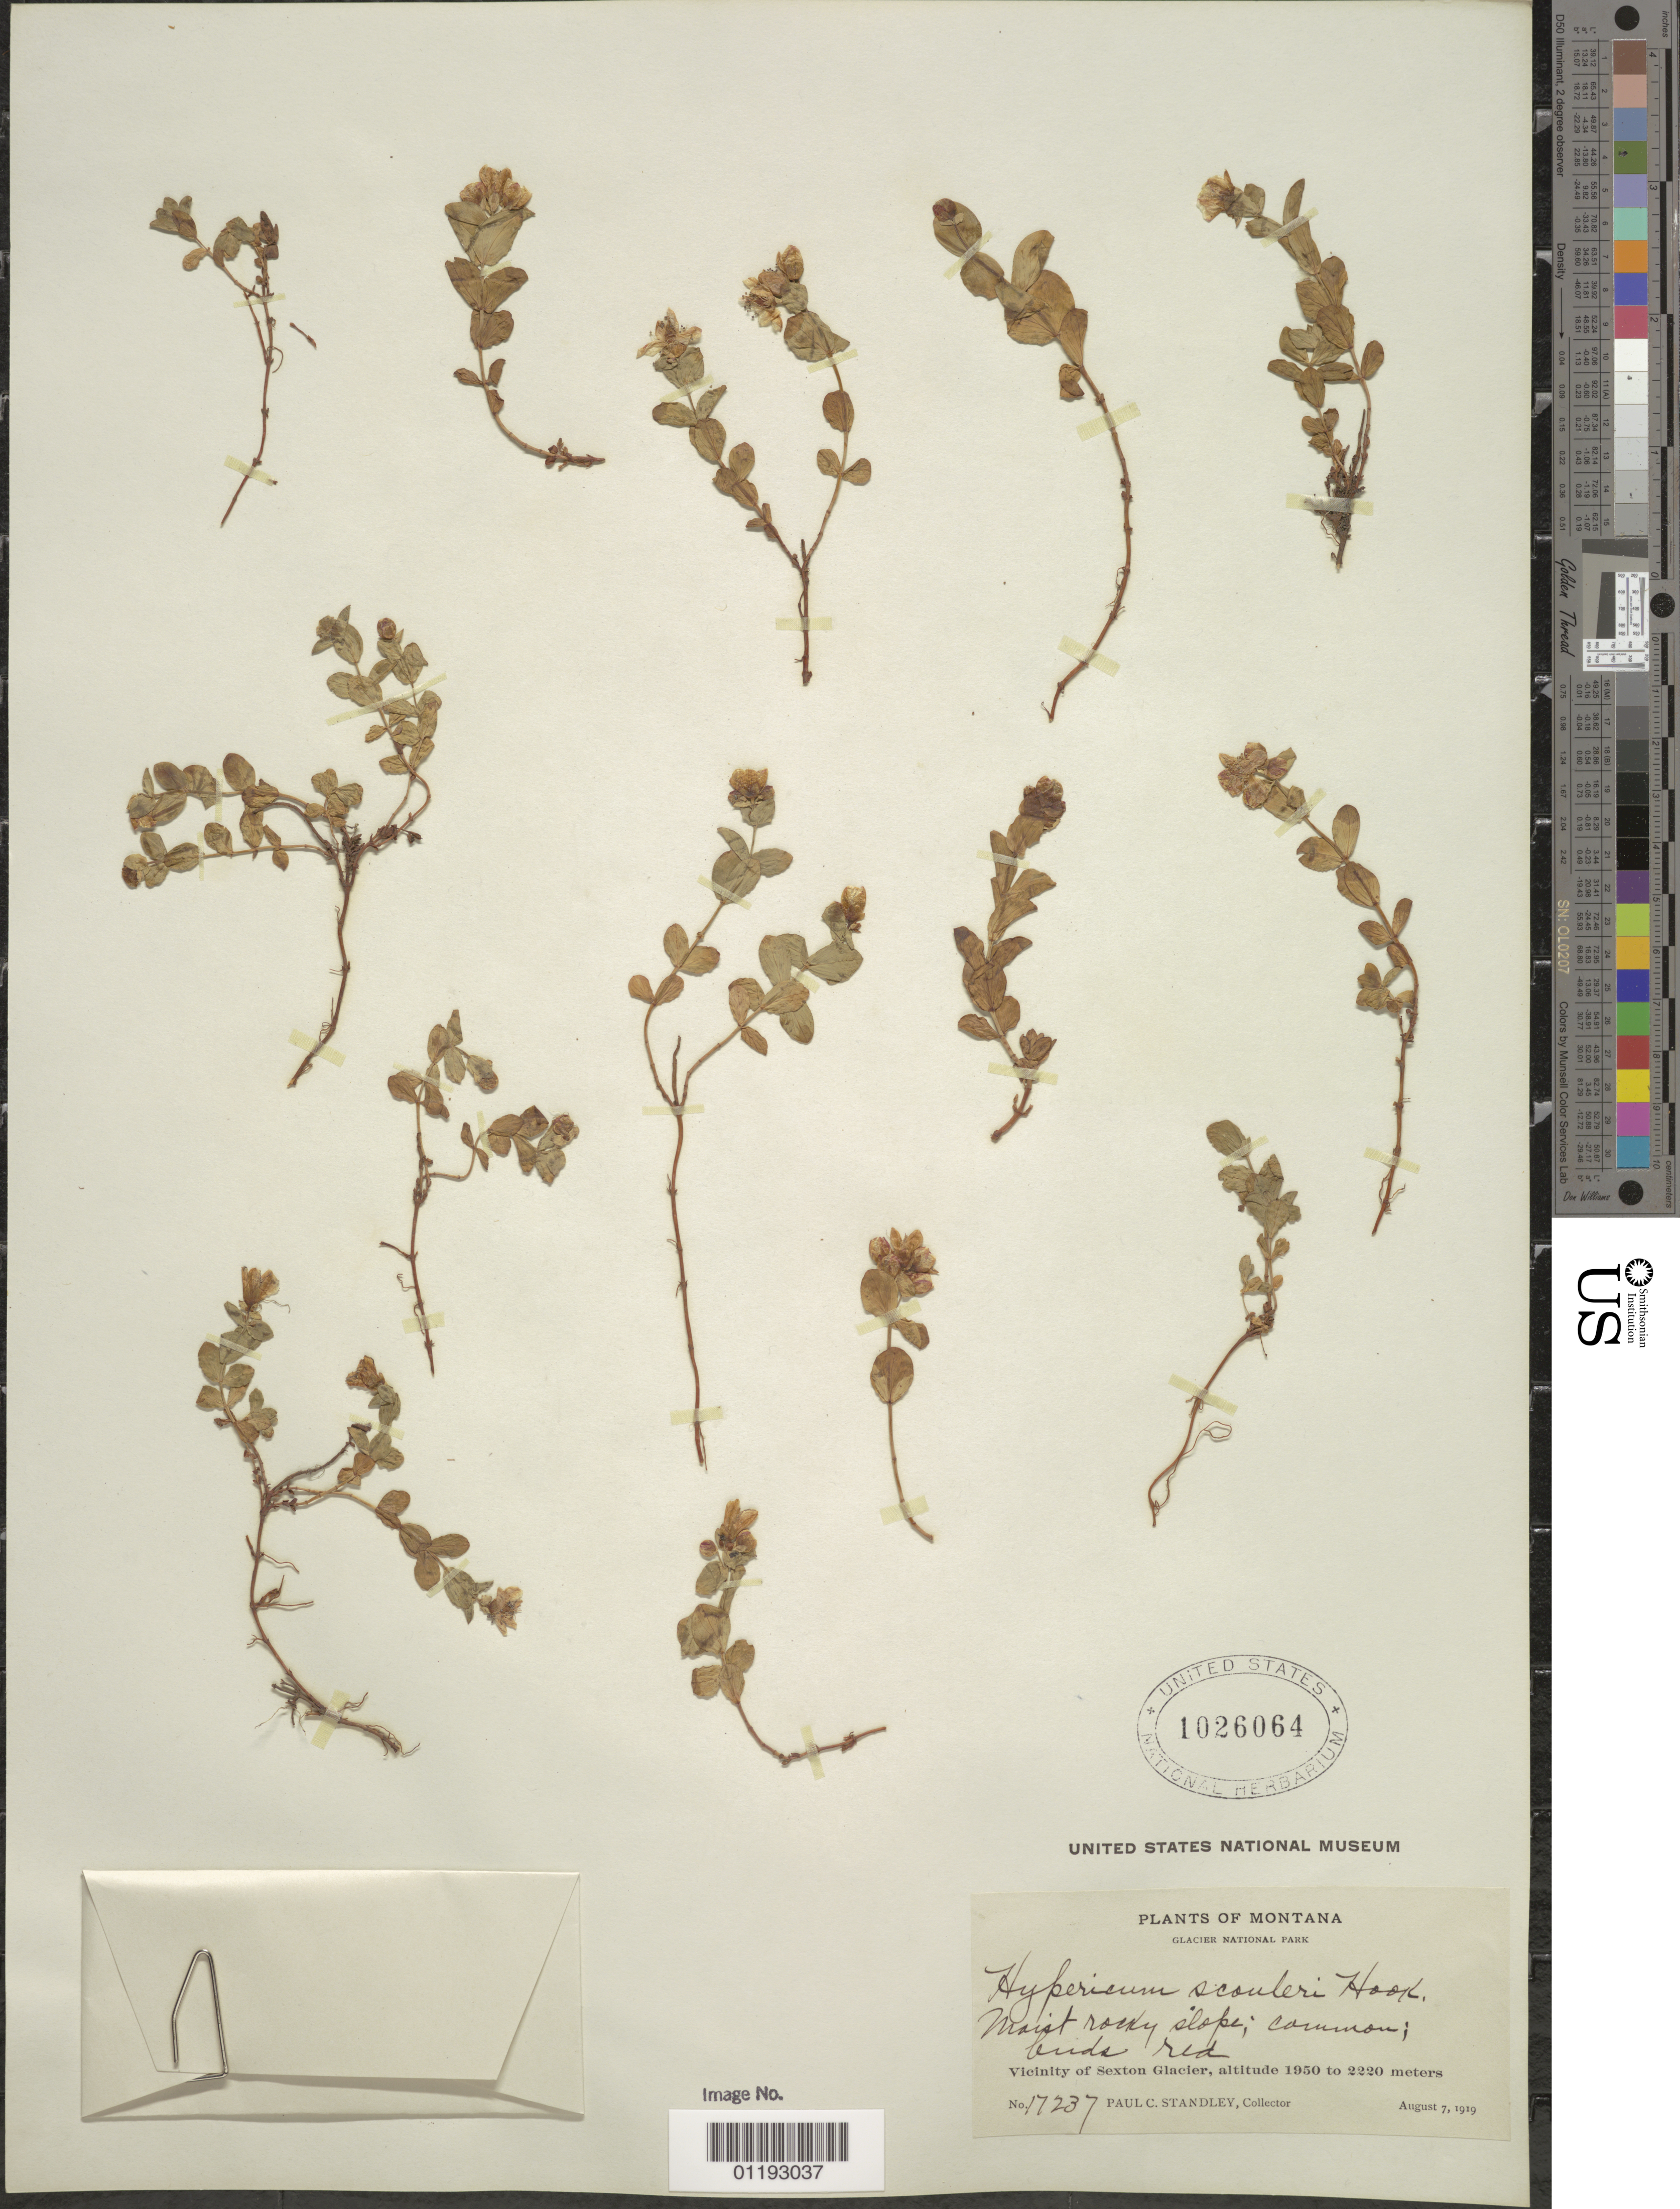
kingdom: Plantae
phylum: Tracheophyta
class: Magnoliopsida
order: Malpighiales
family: Hypericaceae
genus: Hypericum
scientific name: Hypericum scouleri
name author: Hook.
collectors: P. C. Standley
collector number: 17237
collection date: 1919-08-07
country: United States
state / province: Montana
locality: Vicinity of Sexton Glacier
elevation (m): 1950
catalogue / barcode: US 1026064